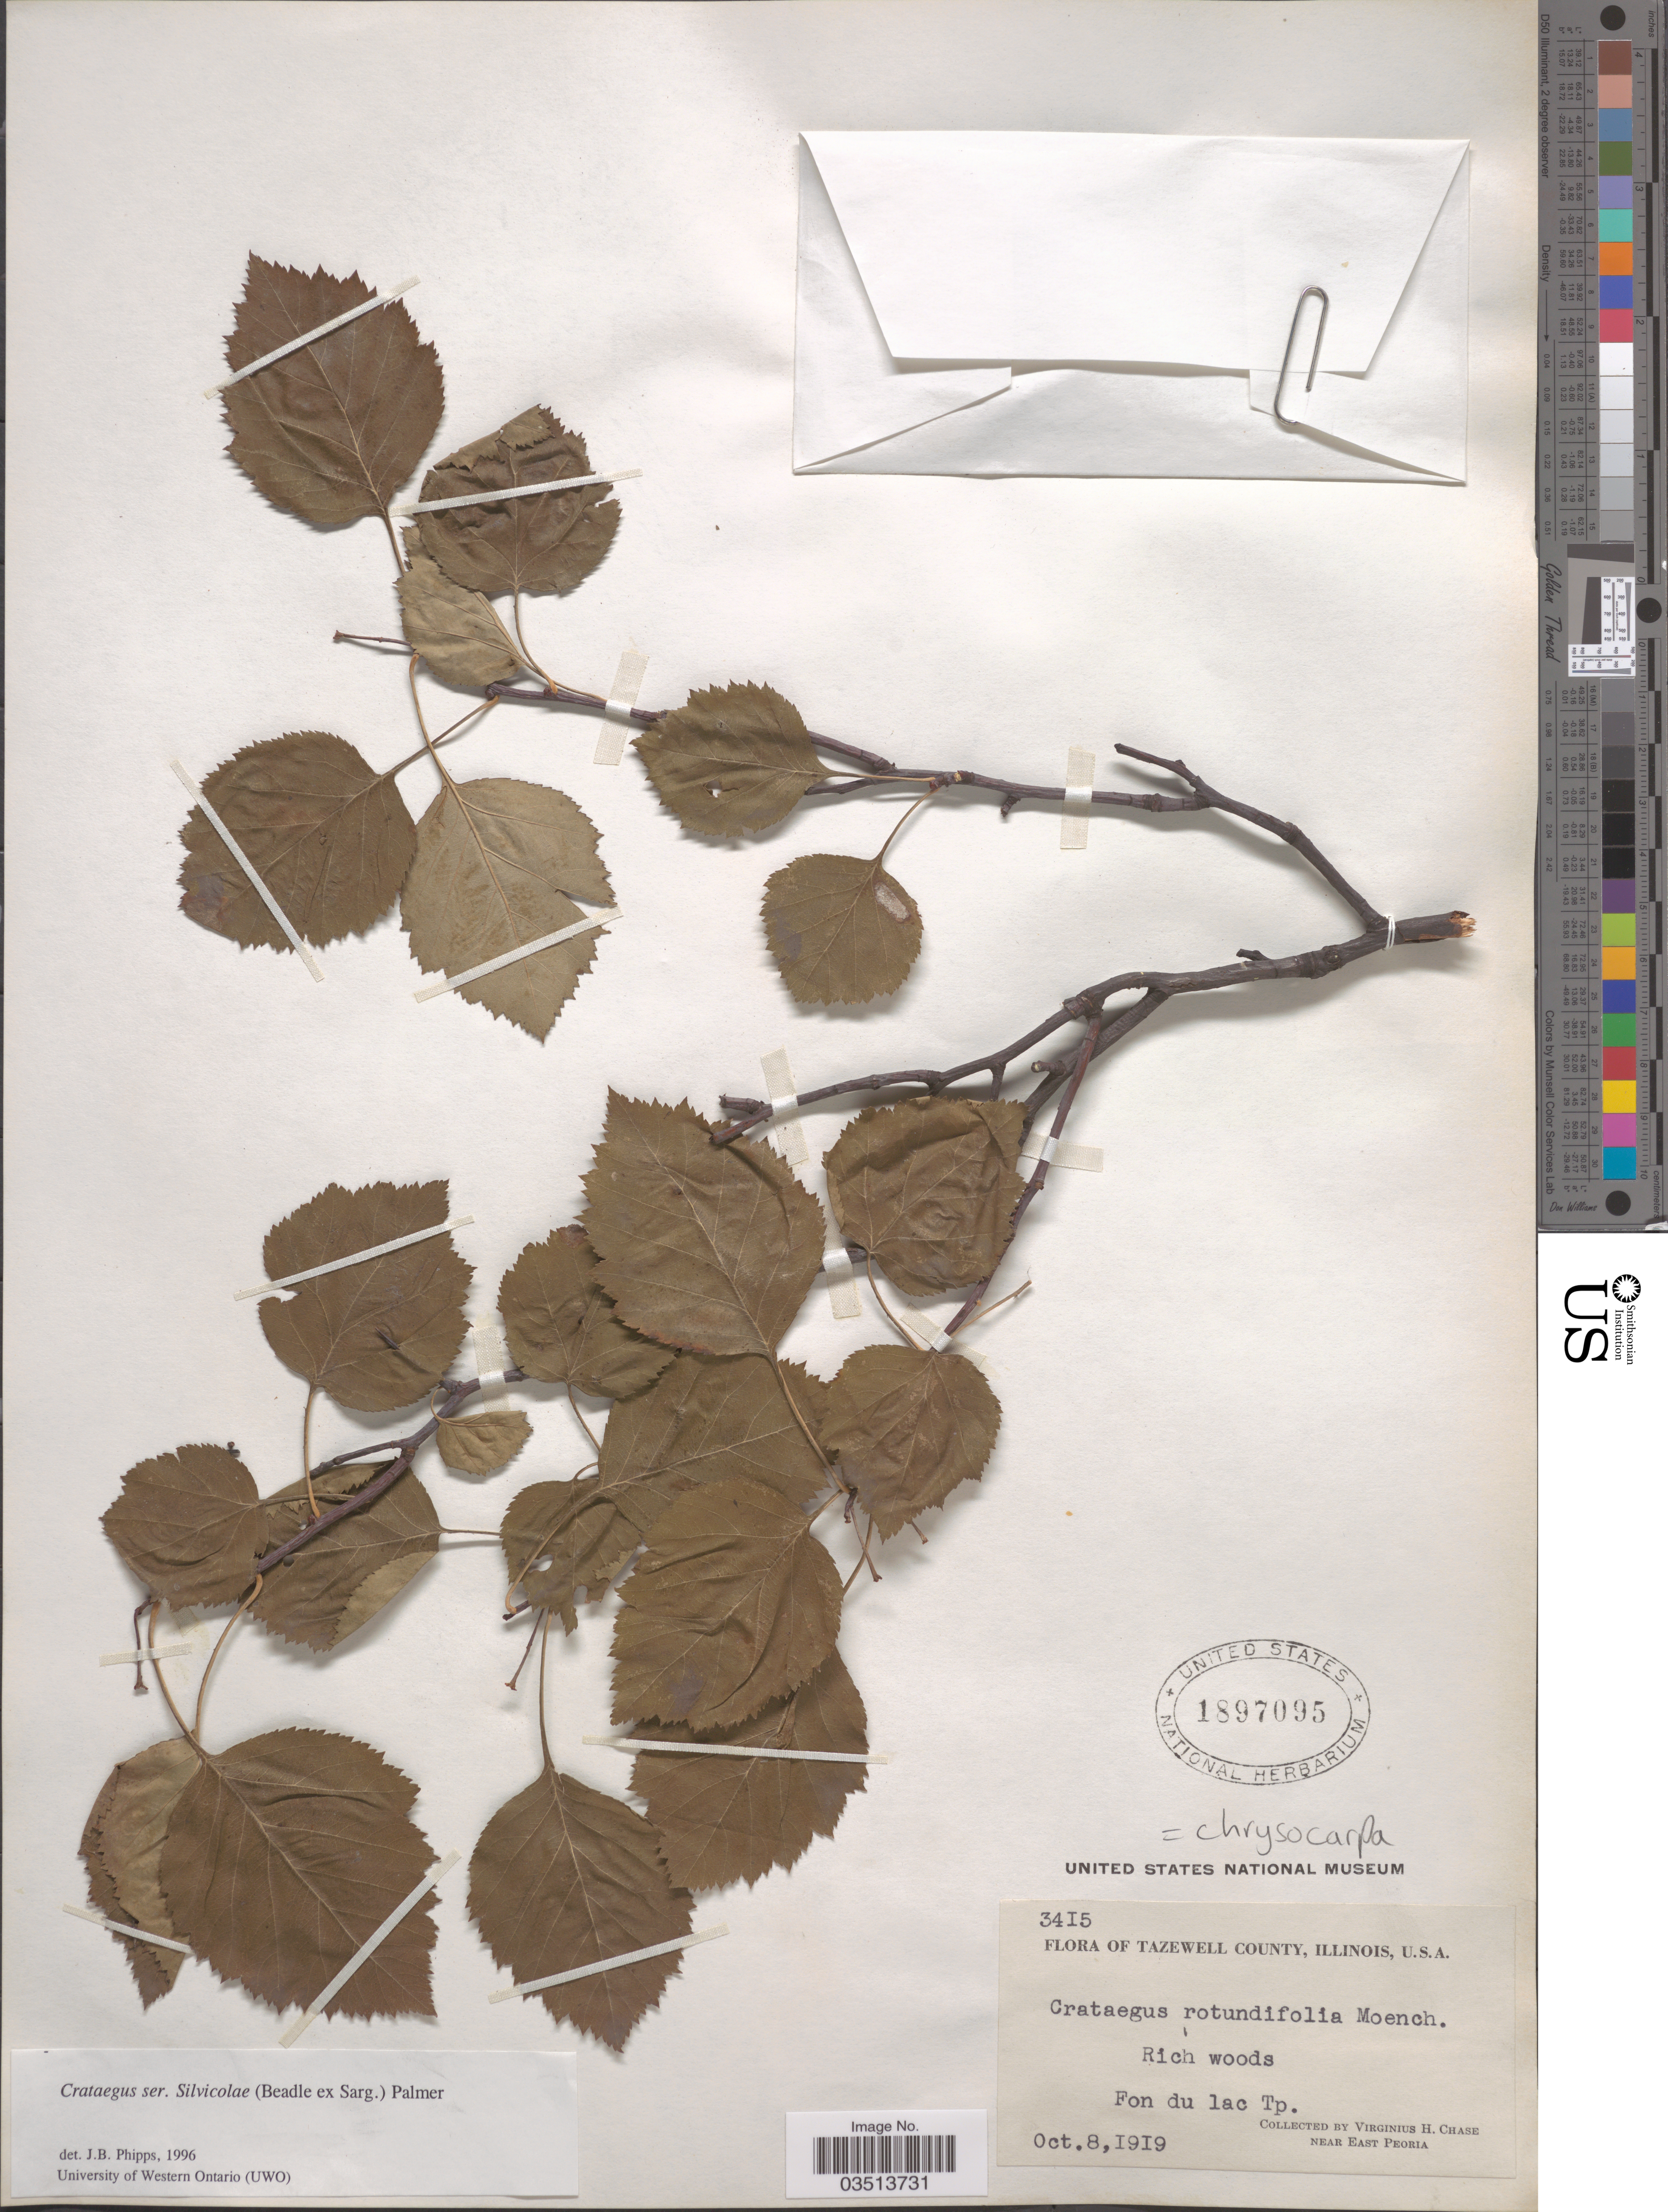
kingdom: Plantae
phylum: Tracheophyta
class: Magnoliopsida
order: Rosales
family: Rosaceae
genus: Crataegus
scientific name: Crataegus chrysocarpa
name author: Ashe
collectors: V. H. Chase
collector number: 3415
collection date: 1919-10-08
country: United States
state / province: Illinois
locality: Tazewell County. Fon du lac Tp. Near East Peoria.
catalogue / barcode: US 1897095